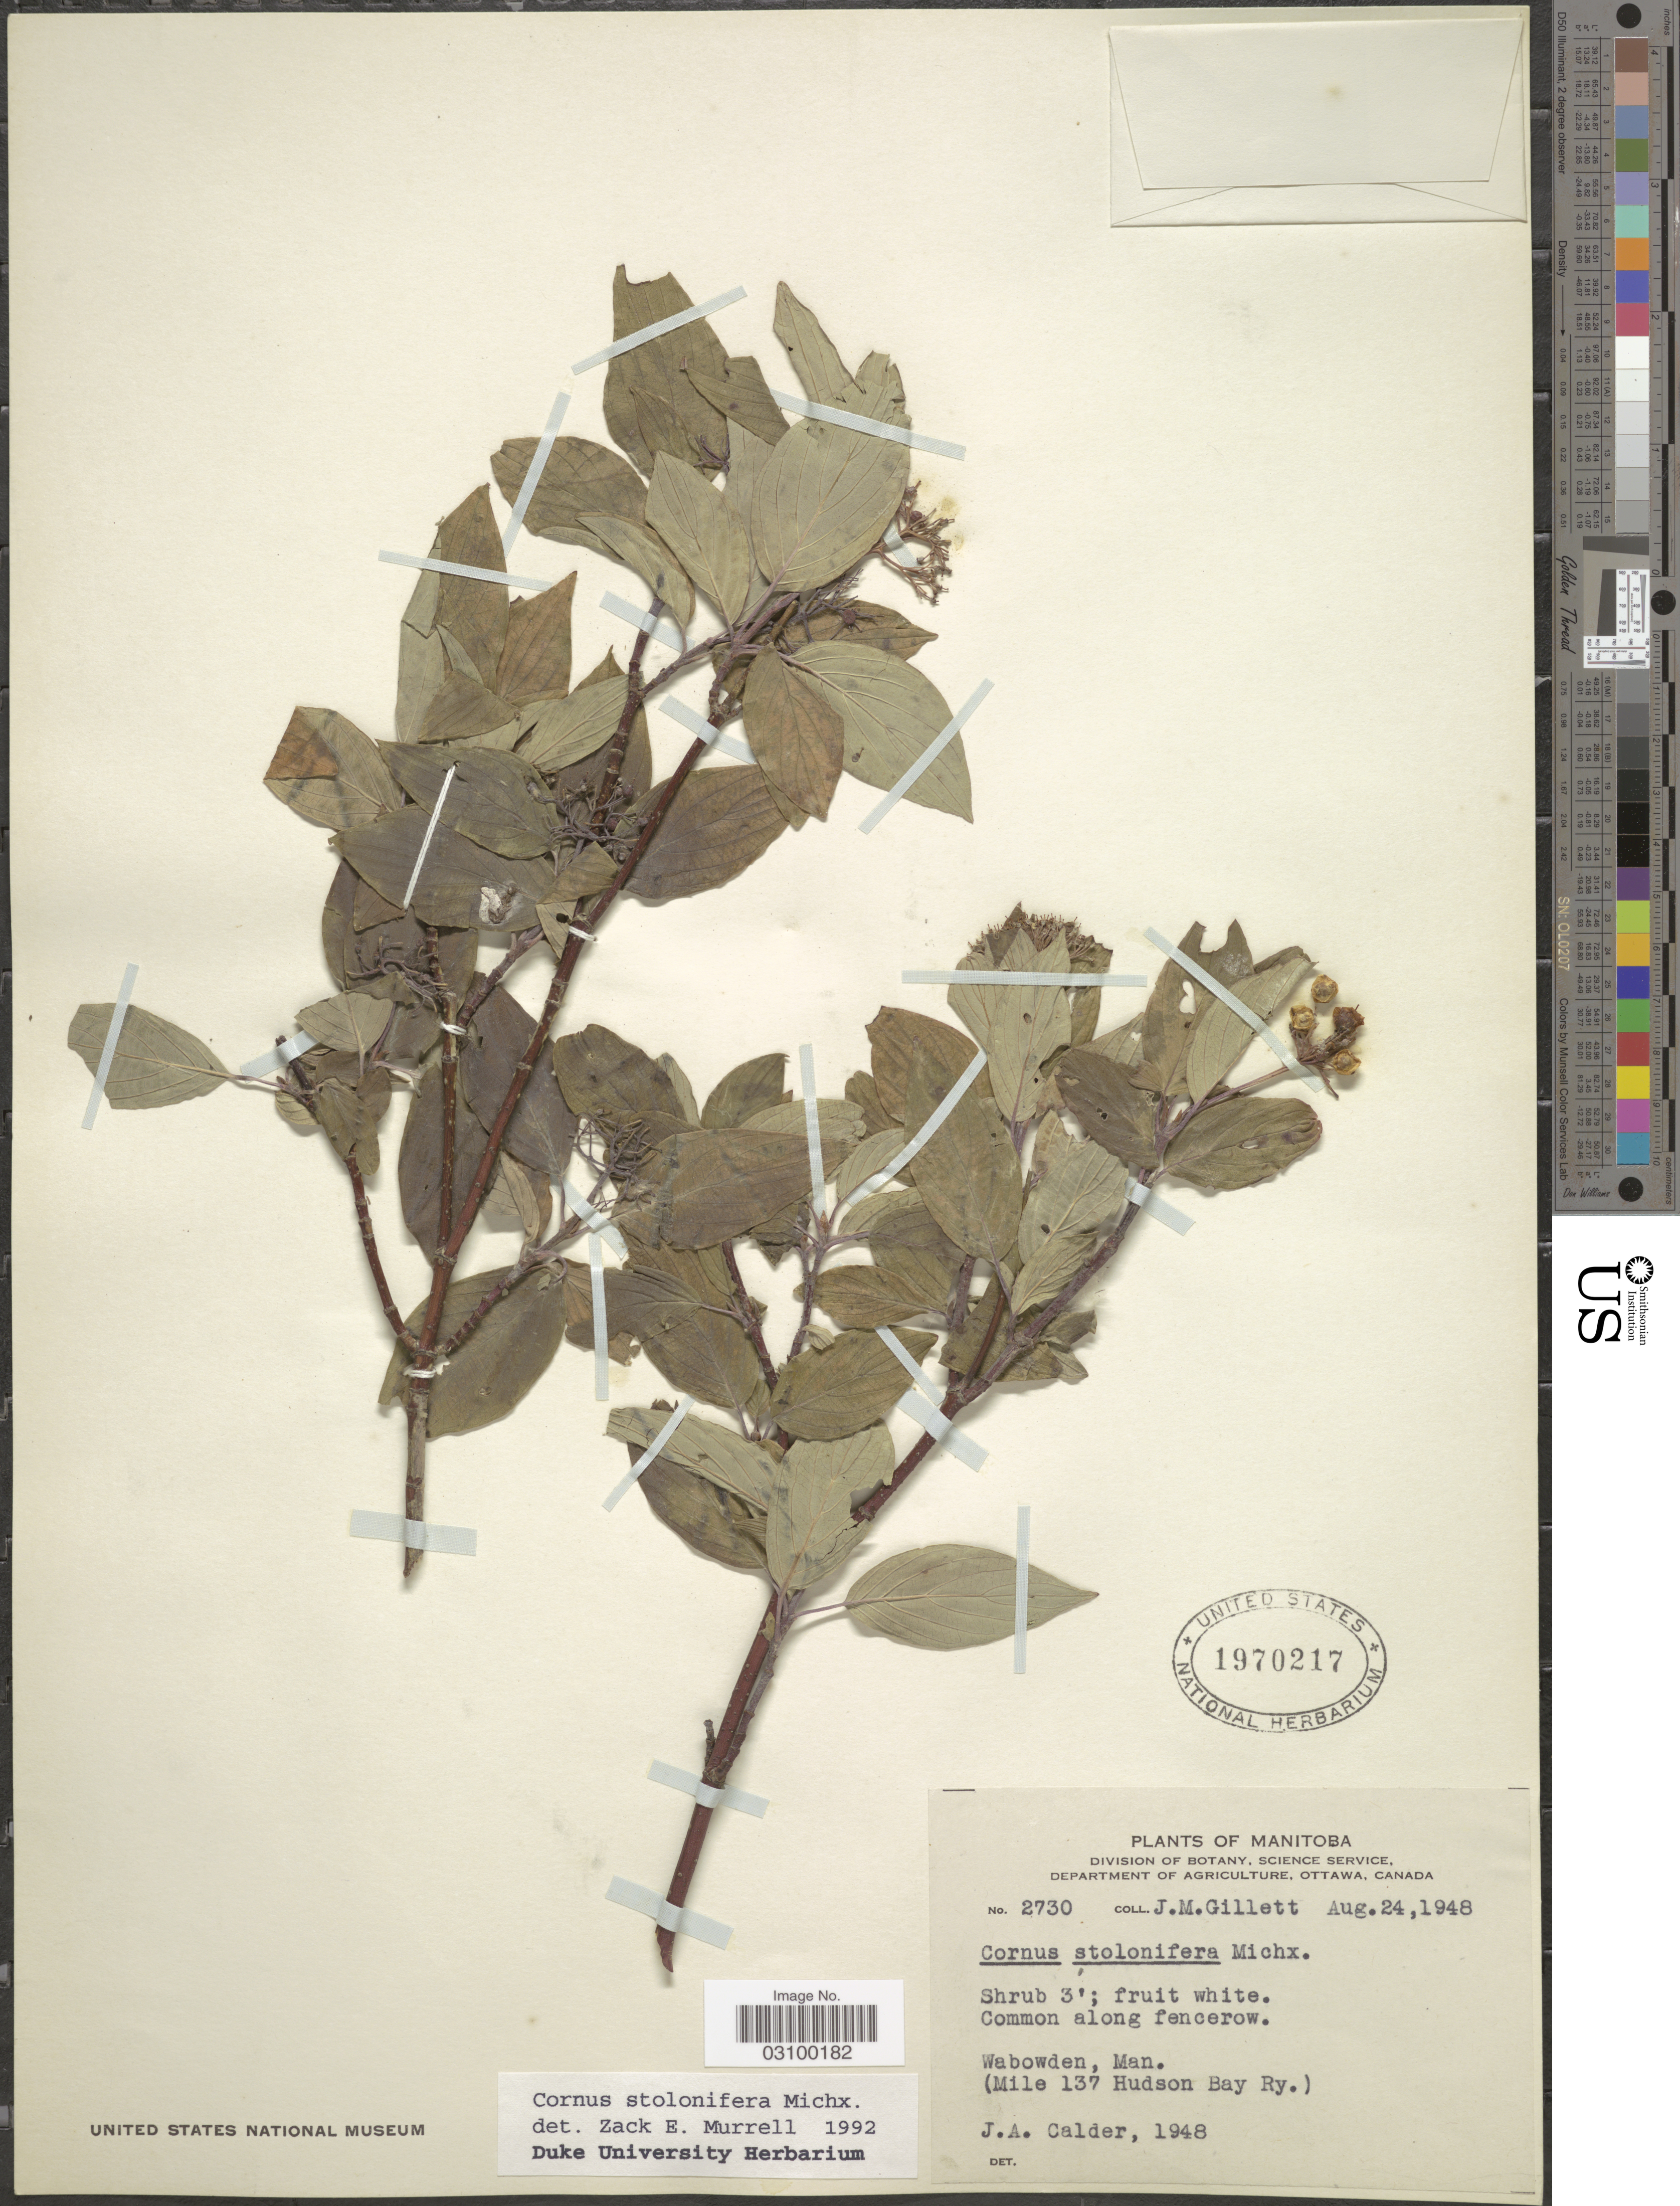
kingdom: Plantae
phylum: Tracheophyta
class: Magnoliopsida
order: Cornales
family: Cornaceae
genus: Cornus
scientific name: Cornus sericea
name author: L.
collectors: J. M. Gillett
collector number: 2730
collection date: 1948-08-24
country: Canada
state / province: Manitoba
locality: Wabowden, Man. (Mile 137 Hudson Bay Ry.).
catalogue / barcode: US 1970217